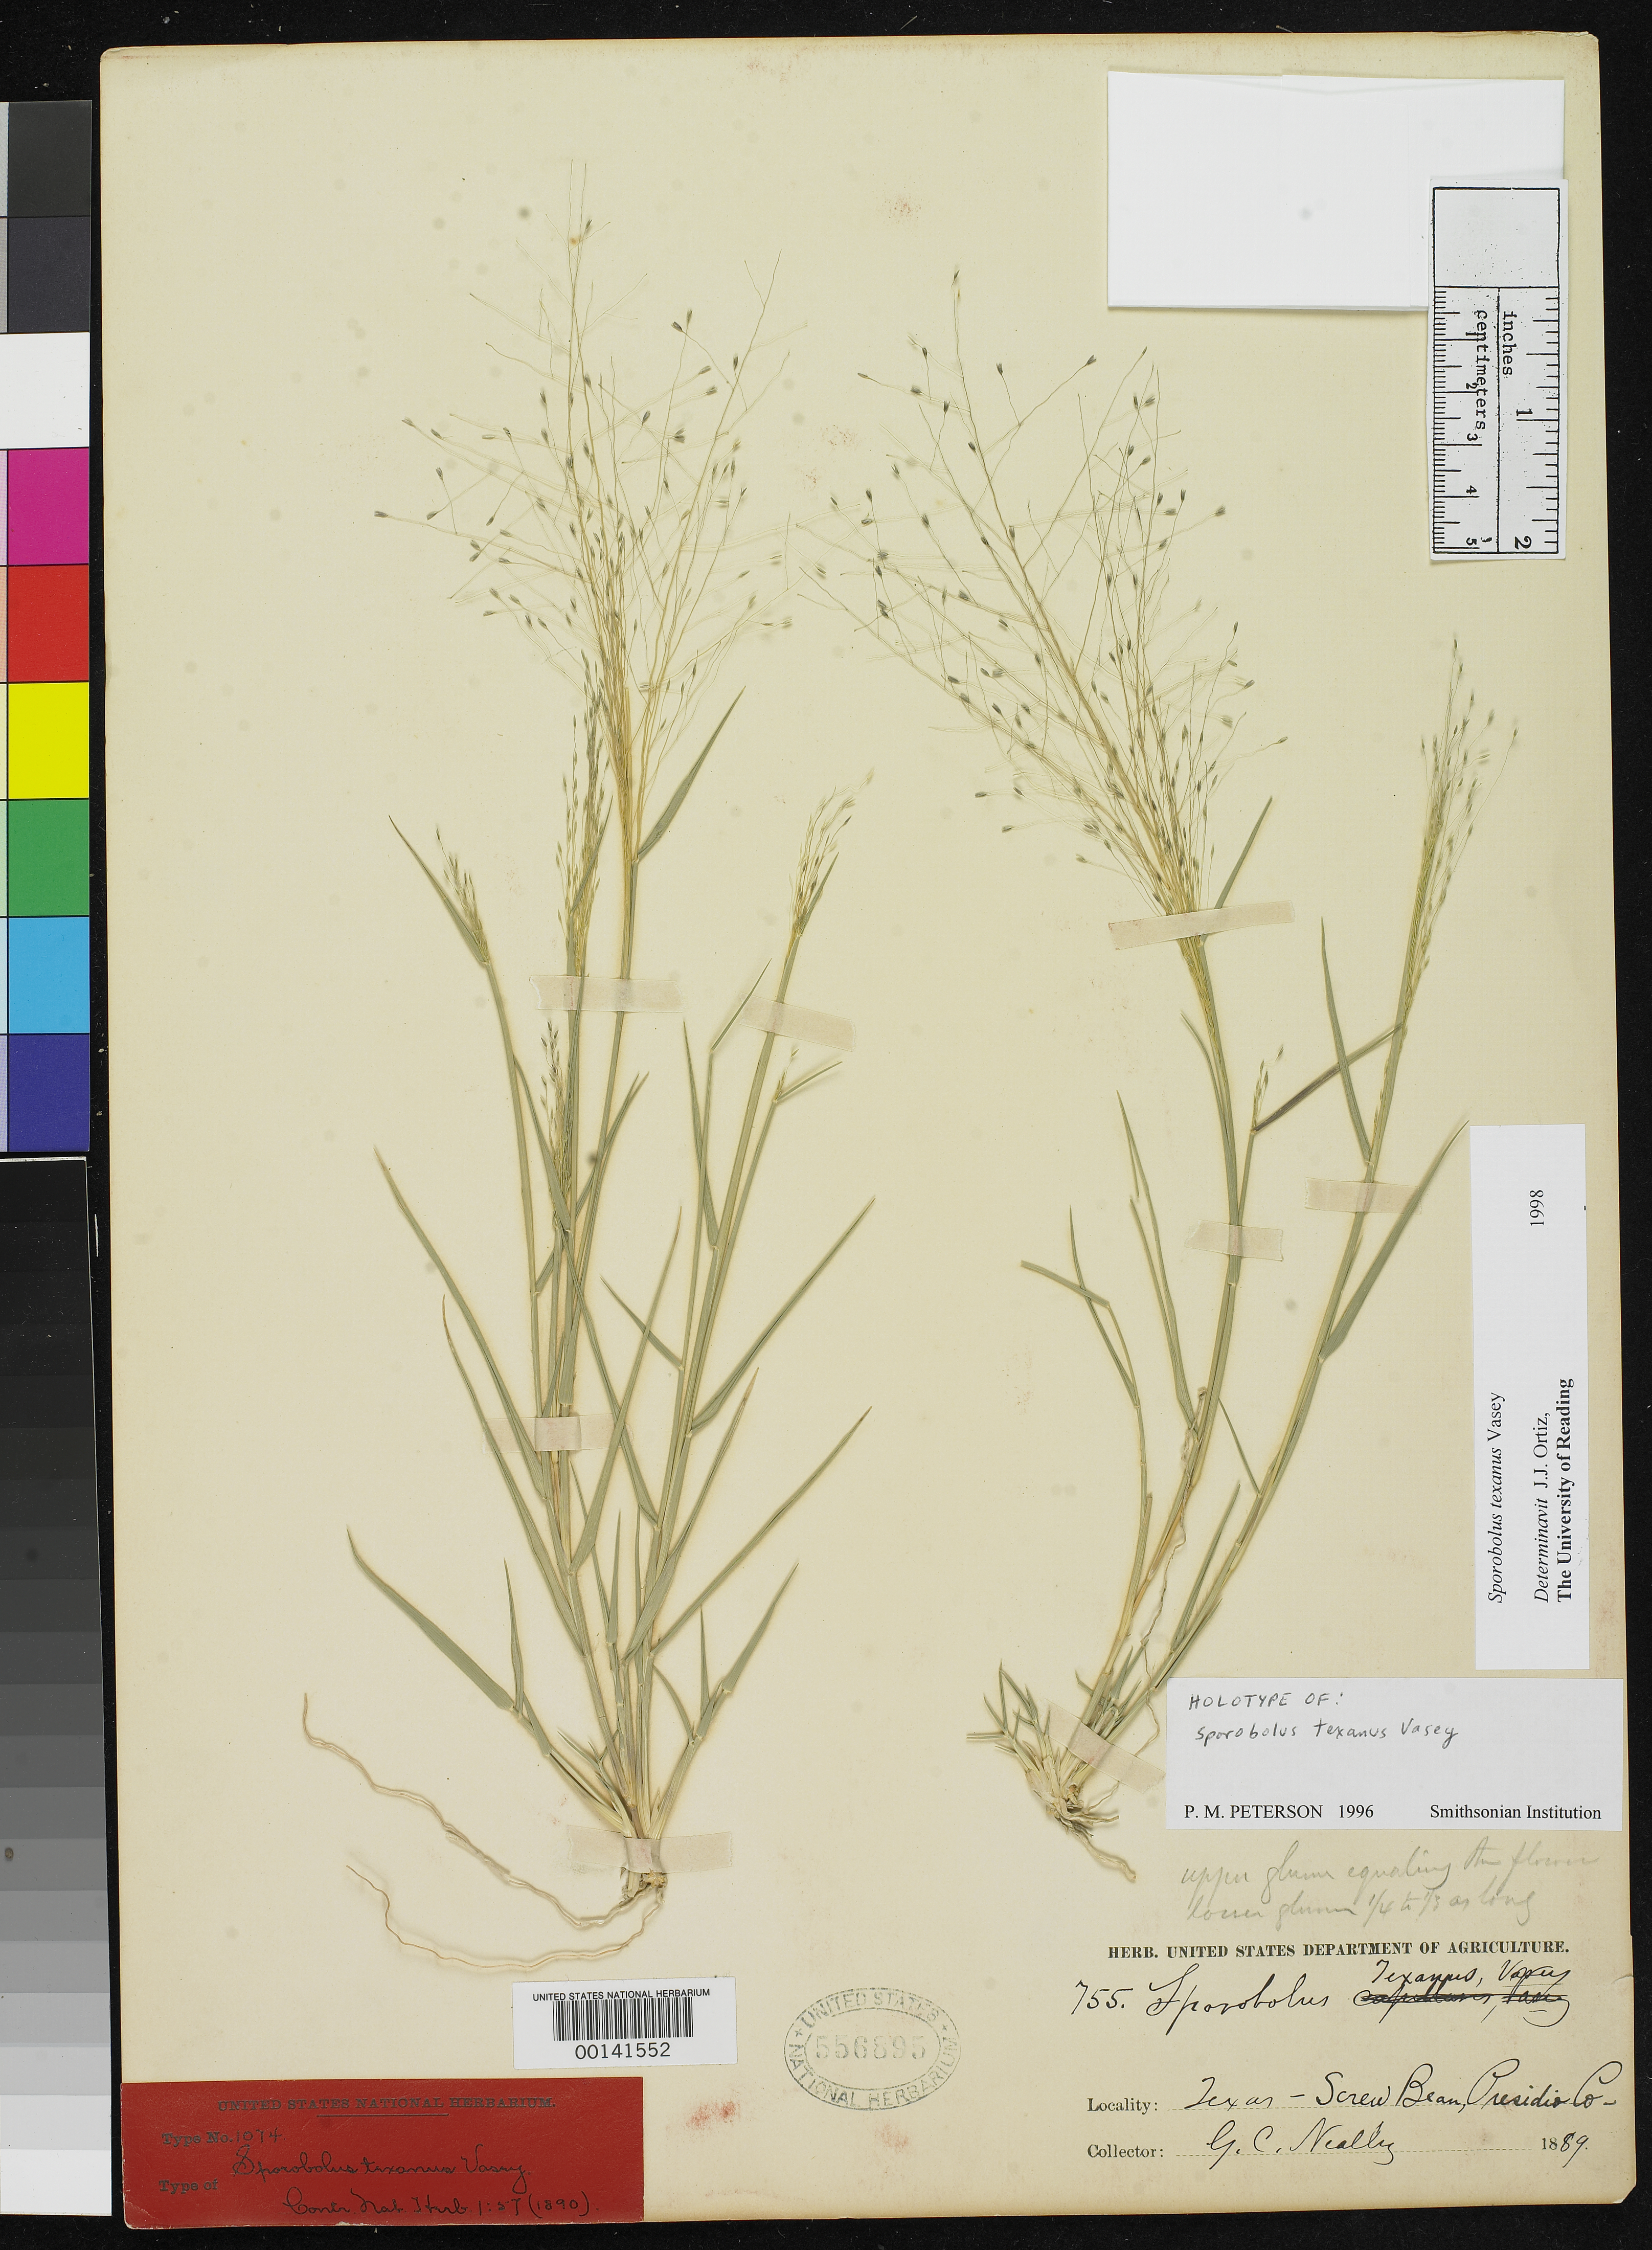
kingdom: Plantae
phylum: Tracheophyta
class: Liliopsida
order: Poales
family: Poaceae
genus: Sporobolus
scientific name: Sporobolus texanus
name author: Vasey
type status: Holotype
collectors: G. C. Nealley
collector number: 755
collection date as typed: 1889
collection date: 1889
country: United States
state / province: Texas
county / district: Presidio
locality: Screw Bean.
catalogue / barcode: US 556895